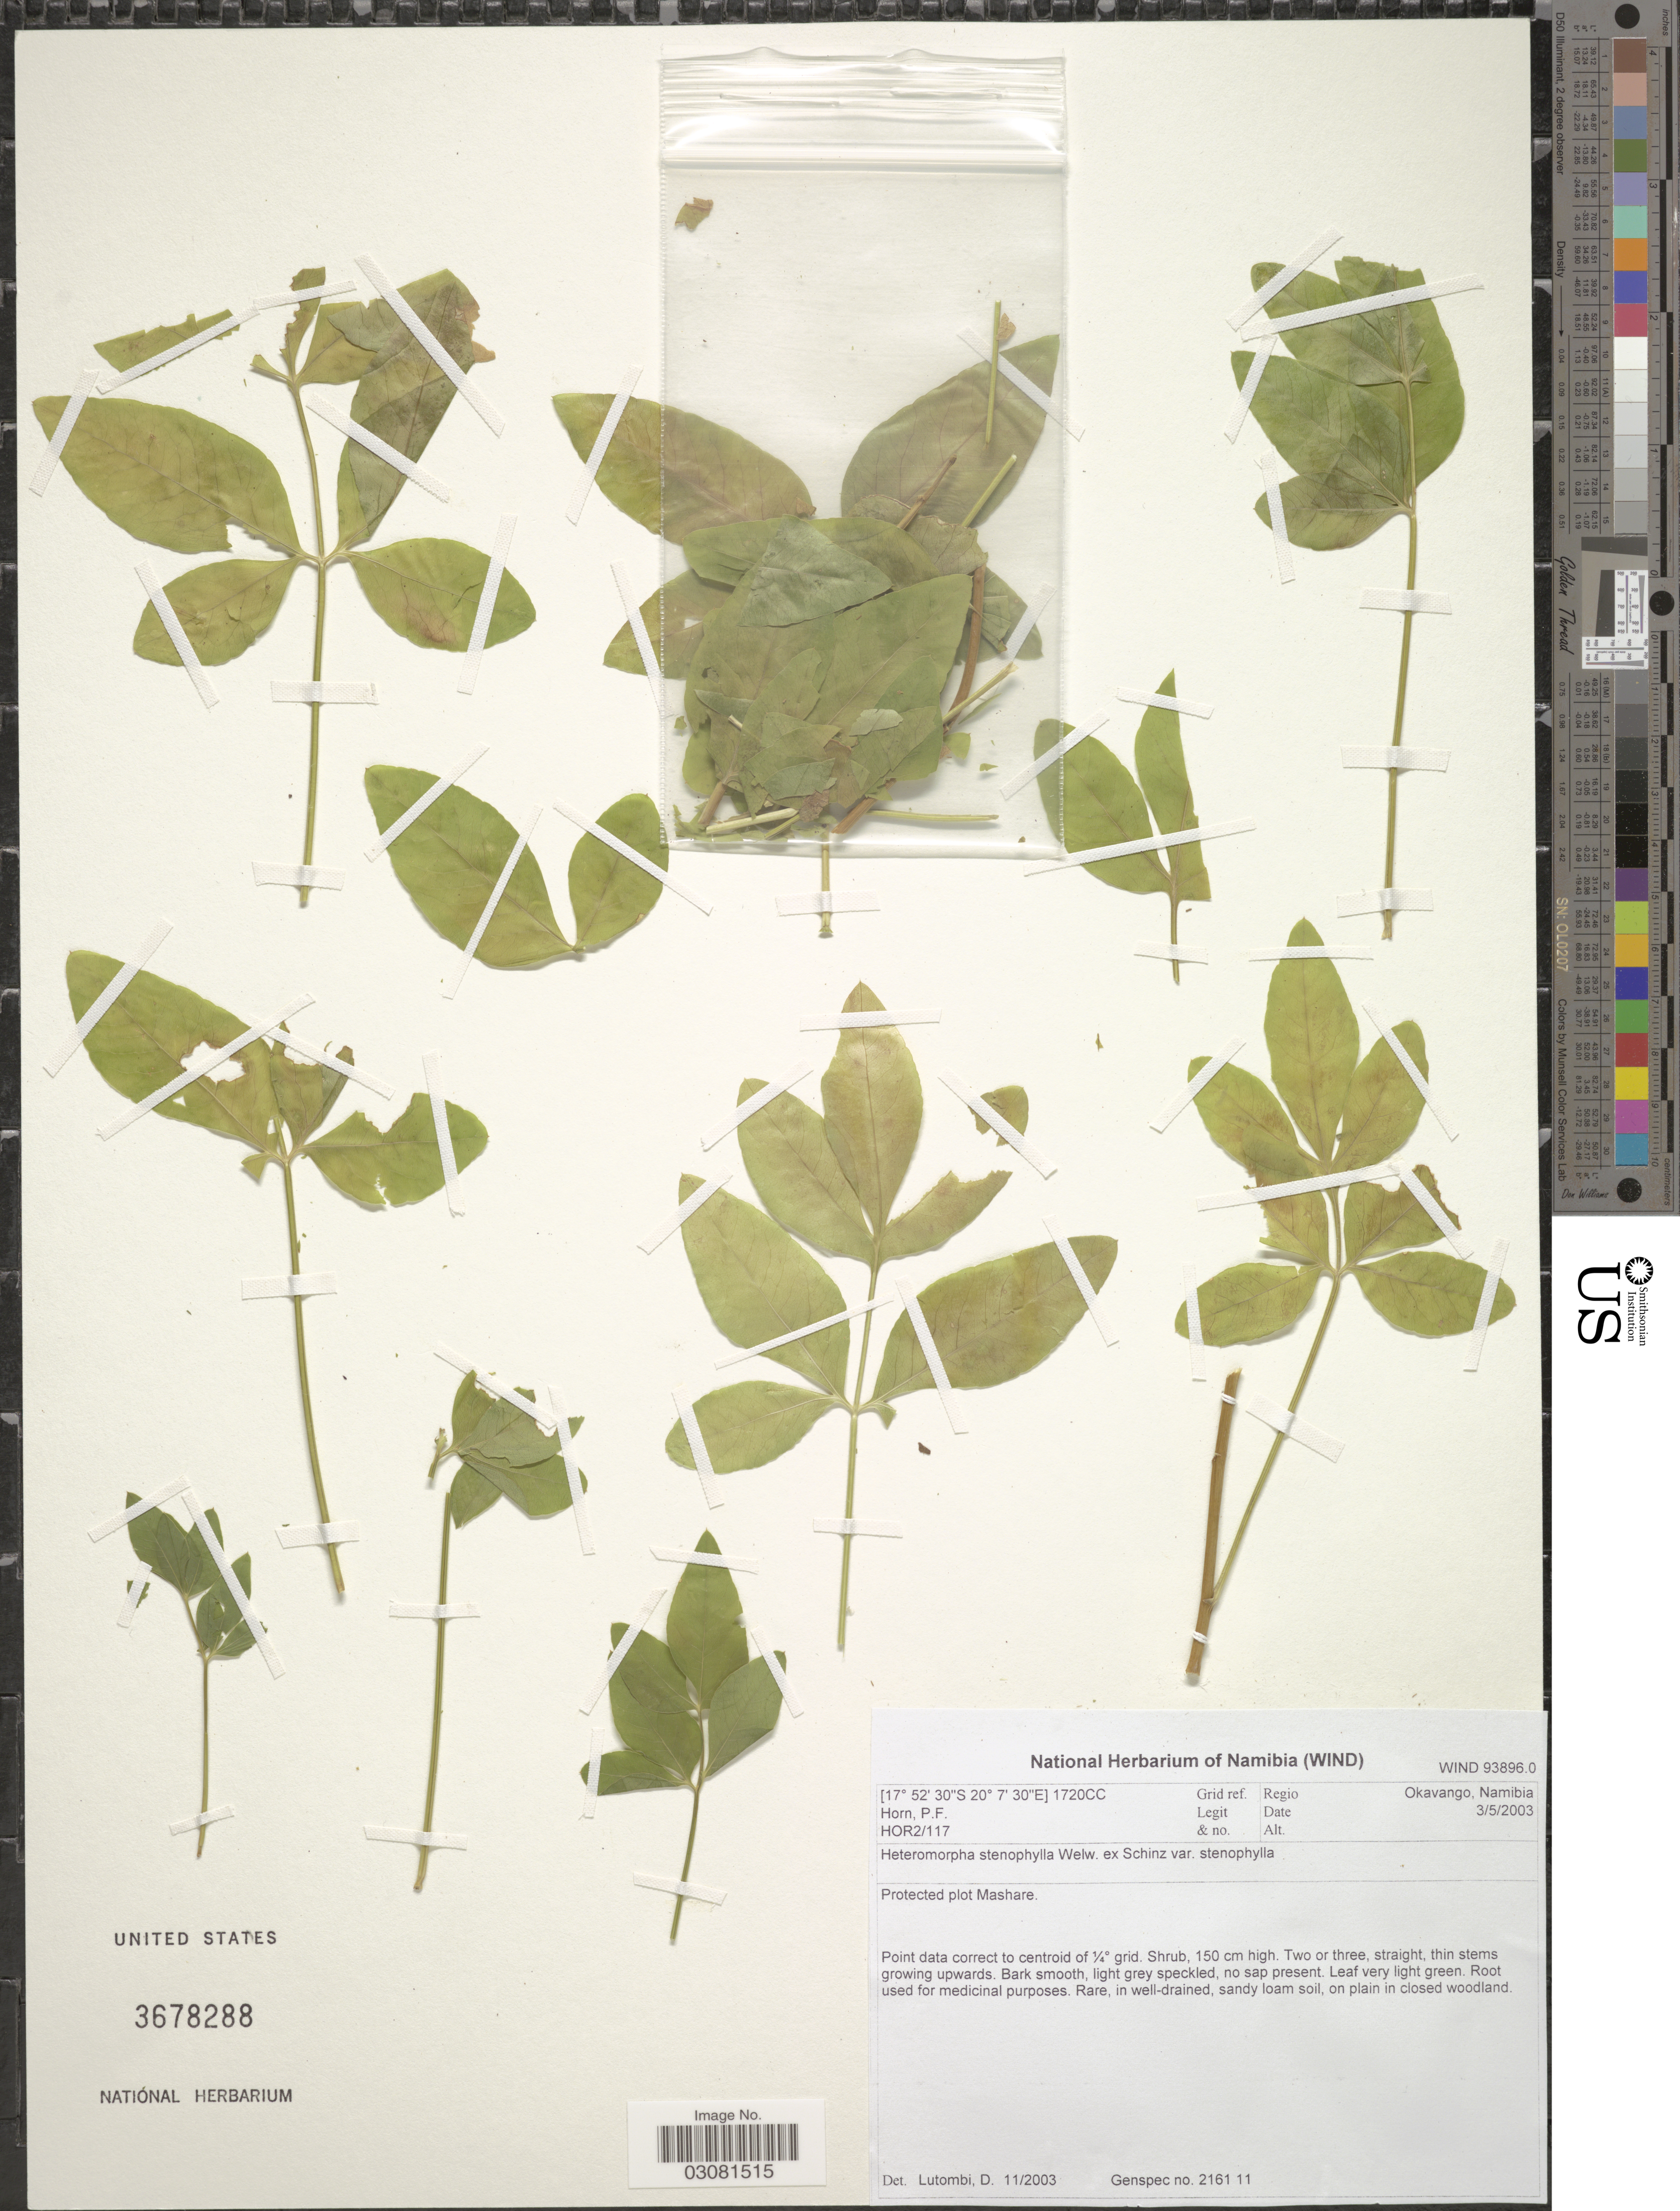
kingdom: Plantae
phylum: Tracheophyta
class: Magnoliopsida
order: Apiales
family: Apiaceae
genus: Heteromorpha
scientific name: Heteromorpha stenophylla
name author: Welw. ex Schinz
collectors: P. Horn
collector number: HOR2/117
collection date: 2003-05-03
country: Namibia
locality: Grid Ref. 1720CC, Regio Okavango, Namibia, Protected plot Mashare.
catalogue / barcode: US 3678288